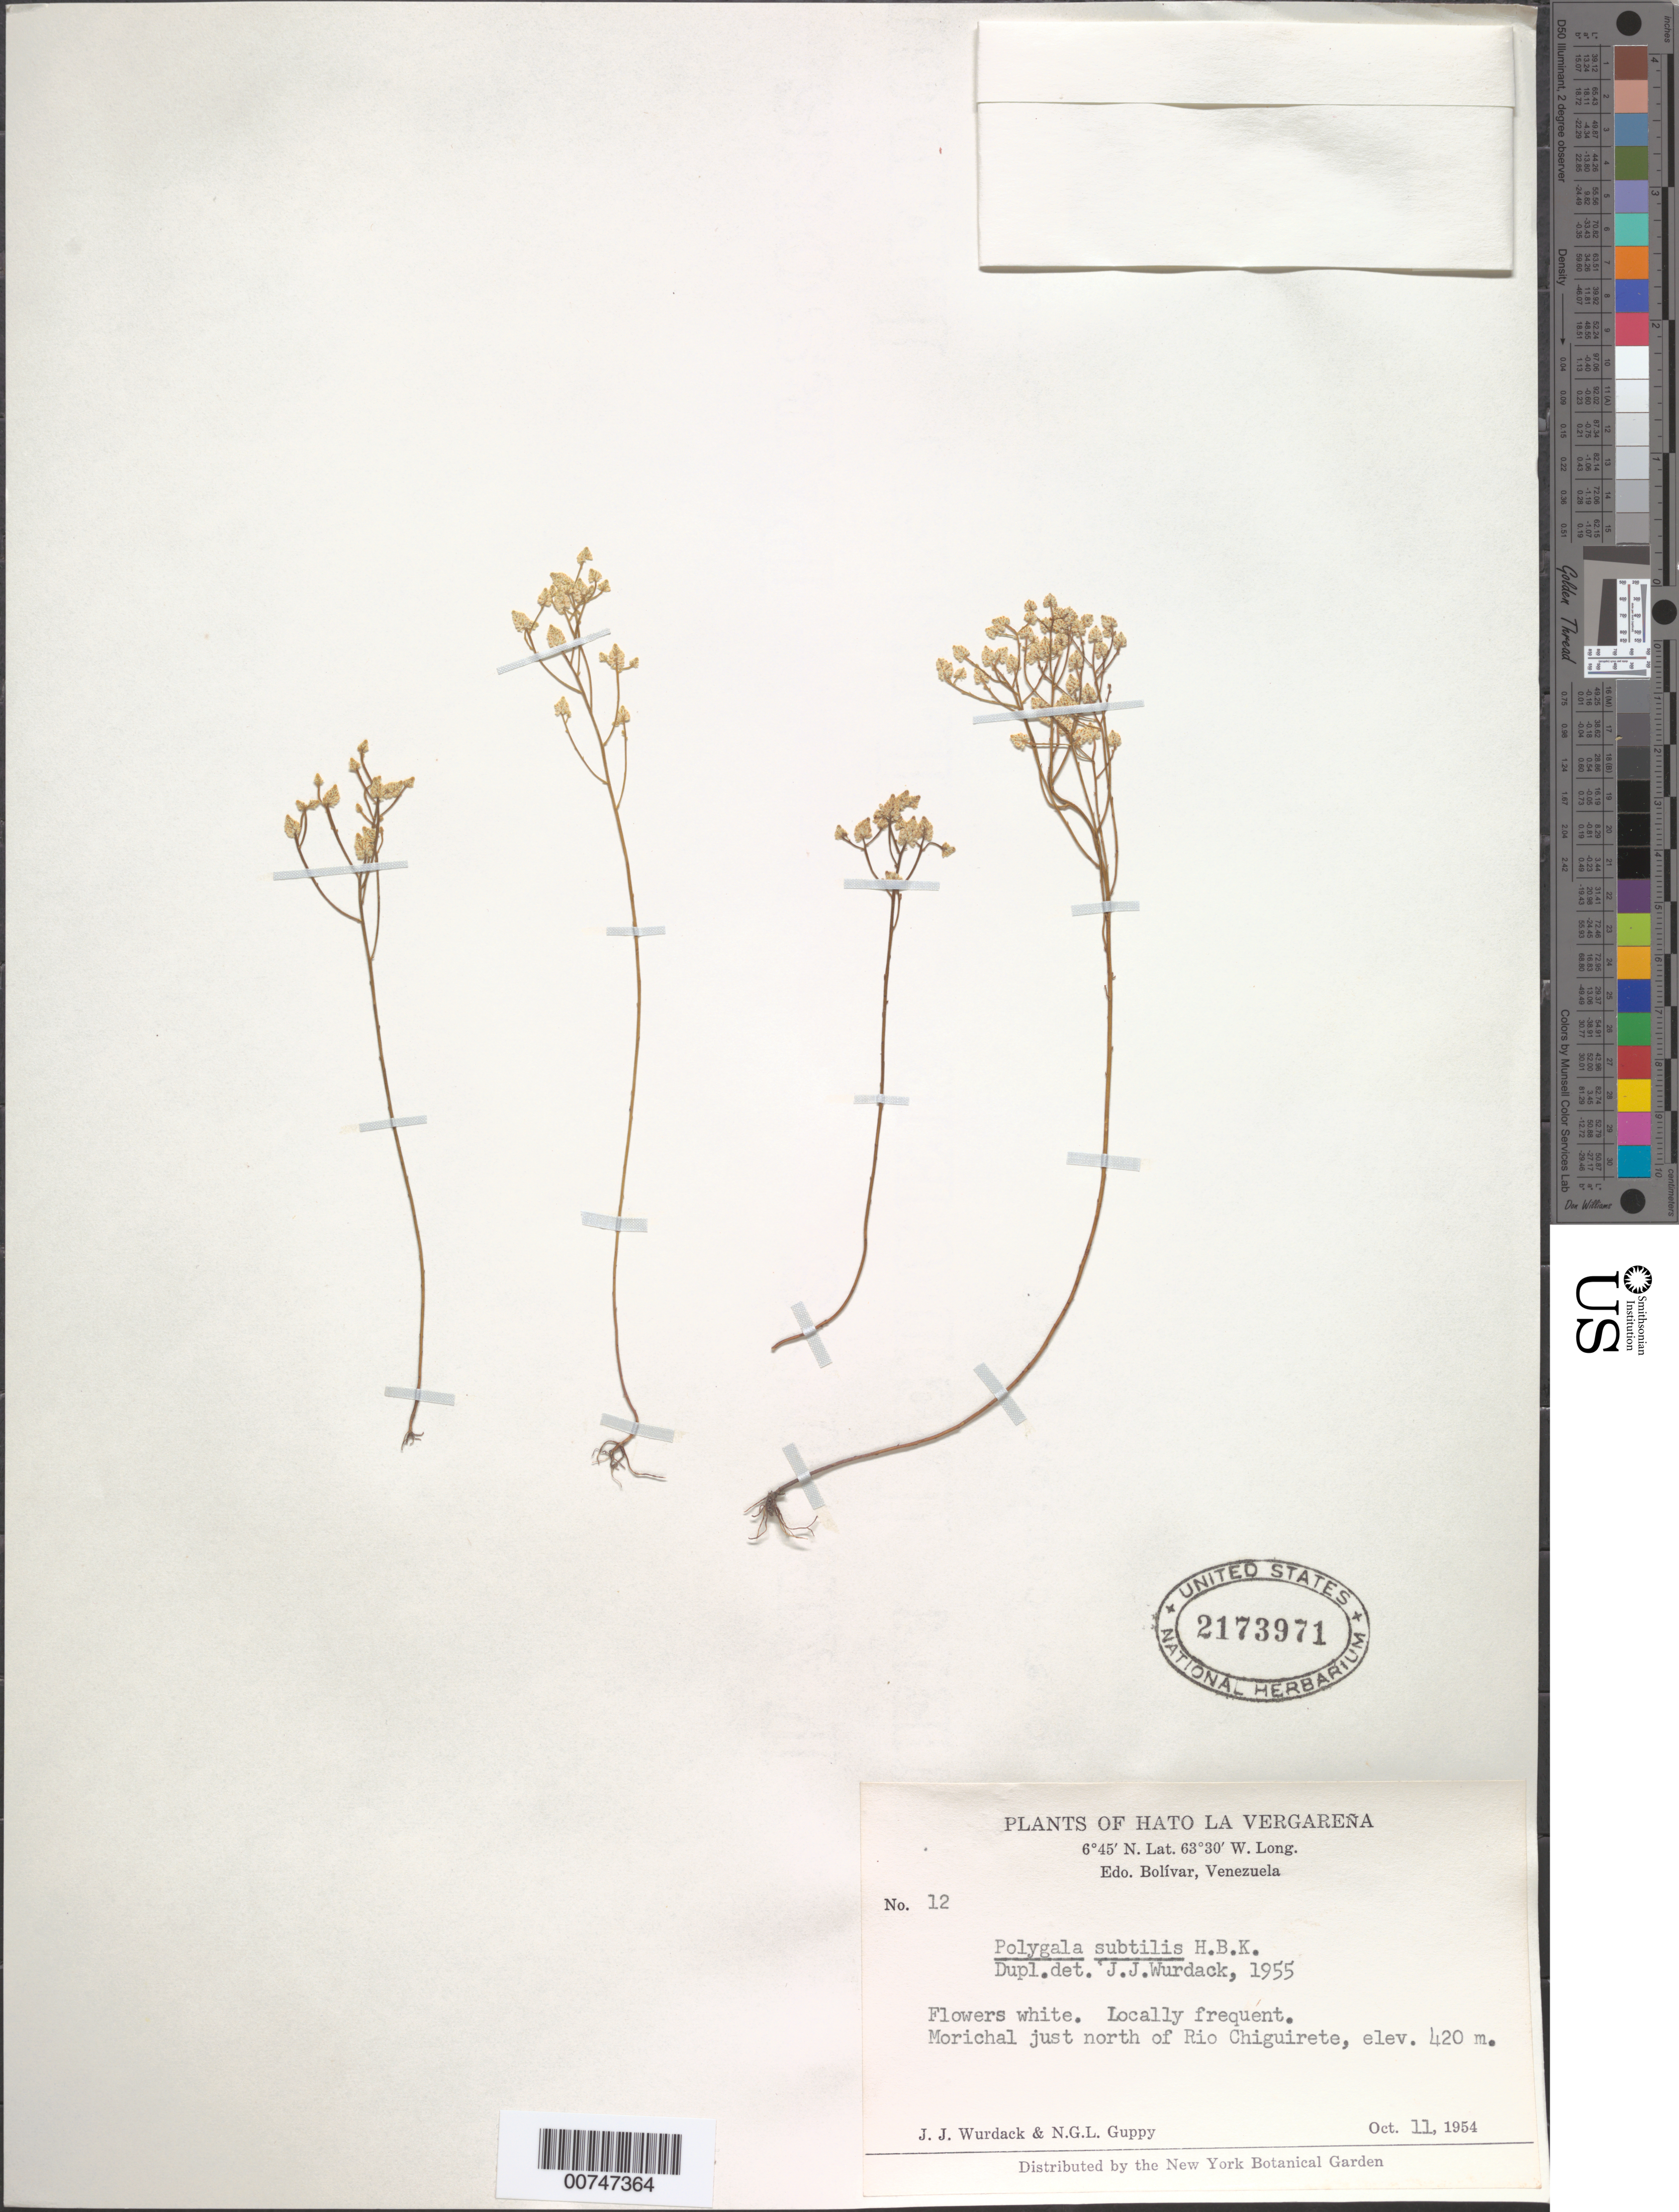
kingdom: Plantae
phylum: Tracheophyta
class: Magnoliopsida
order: Fabales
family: Polygalaceae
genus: Polygala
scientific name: Polygala subtilis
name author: Kunth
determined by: Wurdack, John J., (US), US (UNITED STATES)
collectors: J. J. Wurdack & N. Guppy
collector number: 12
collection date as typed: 11-Oct-54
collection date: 1954-10-11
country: Venezuela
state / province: Bolívar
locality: Río Chiguirete, N of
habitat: Morichal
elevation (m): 420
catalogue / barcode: US 2173971